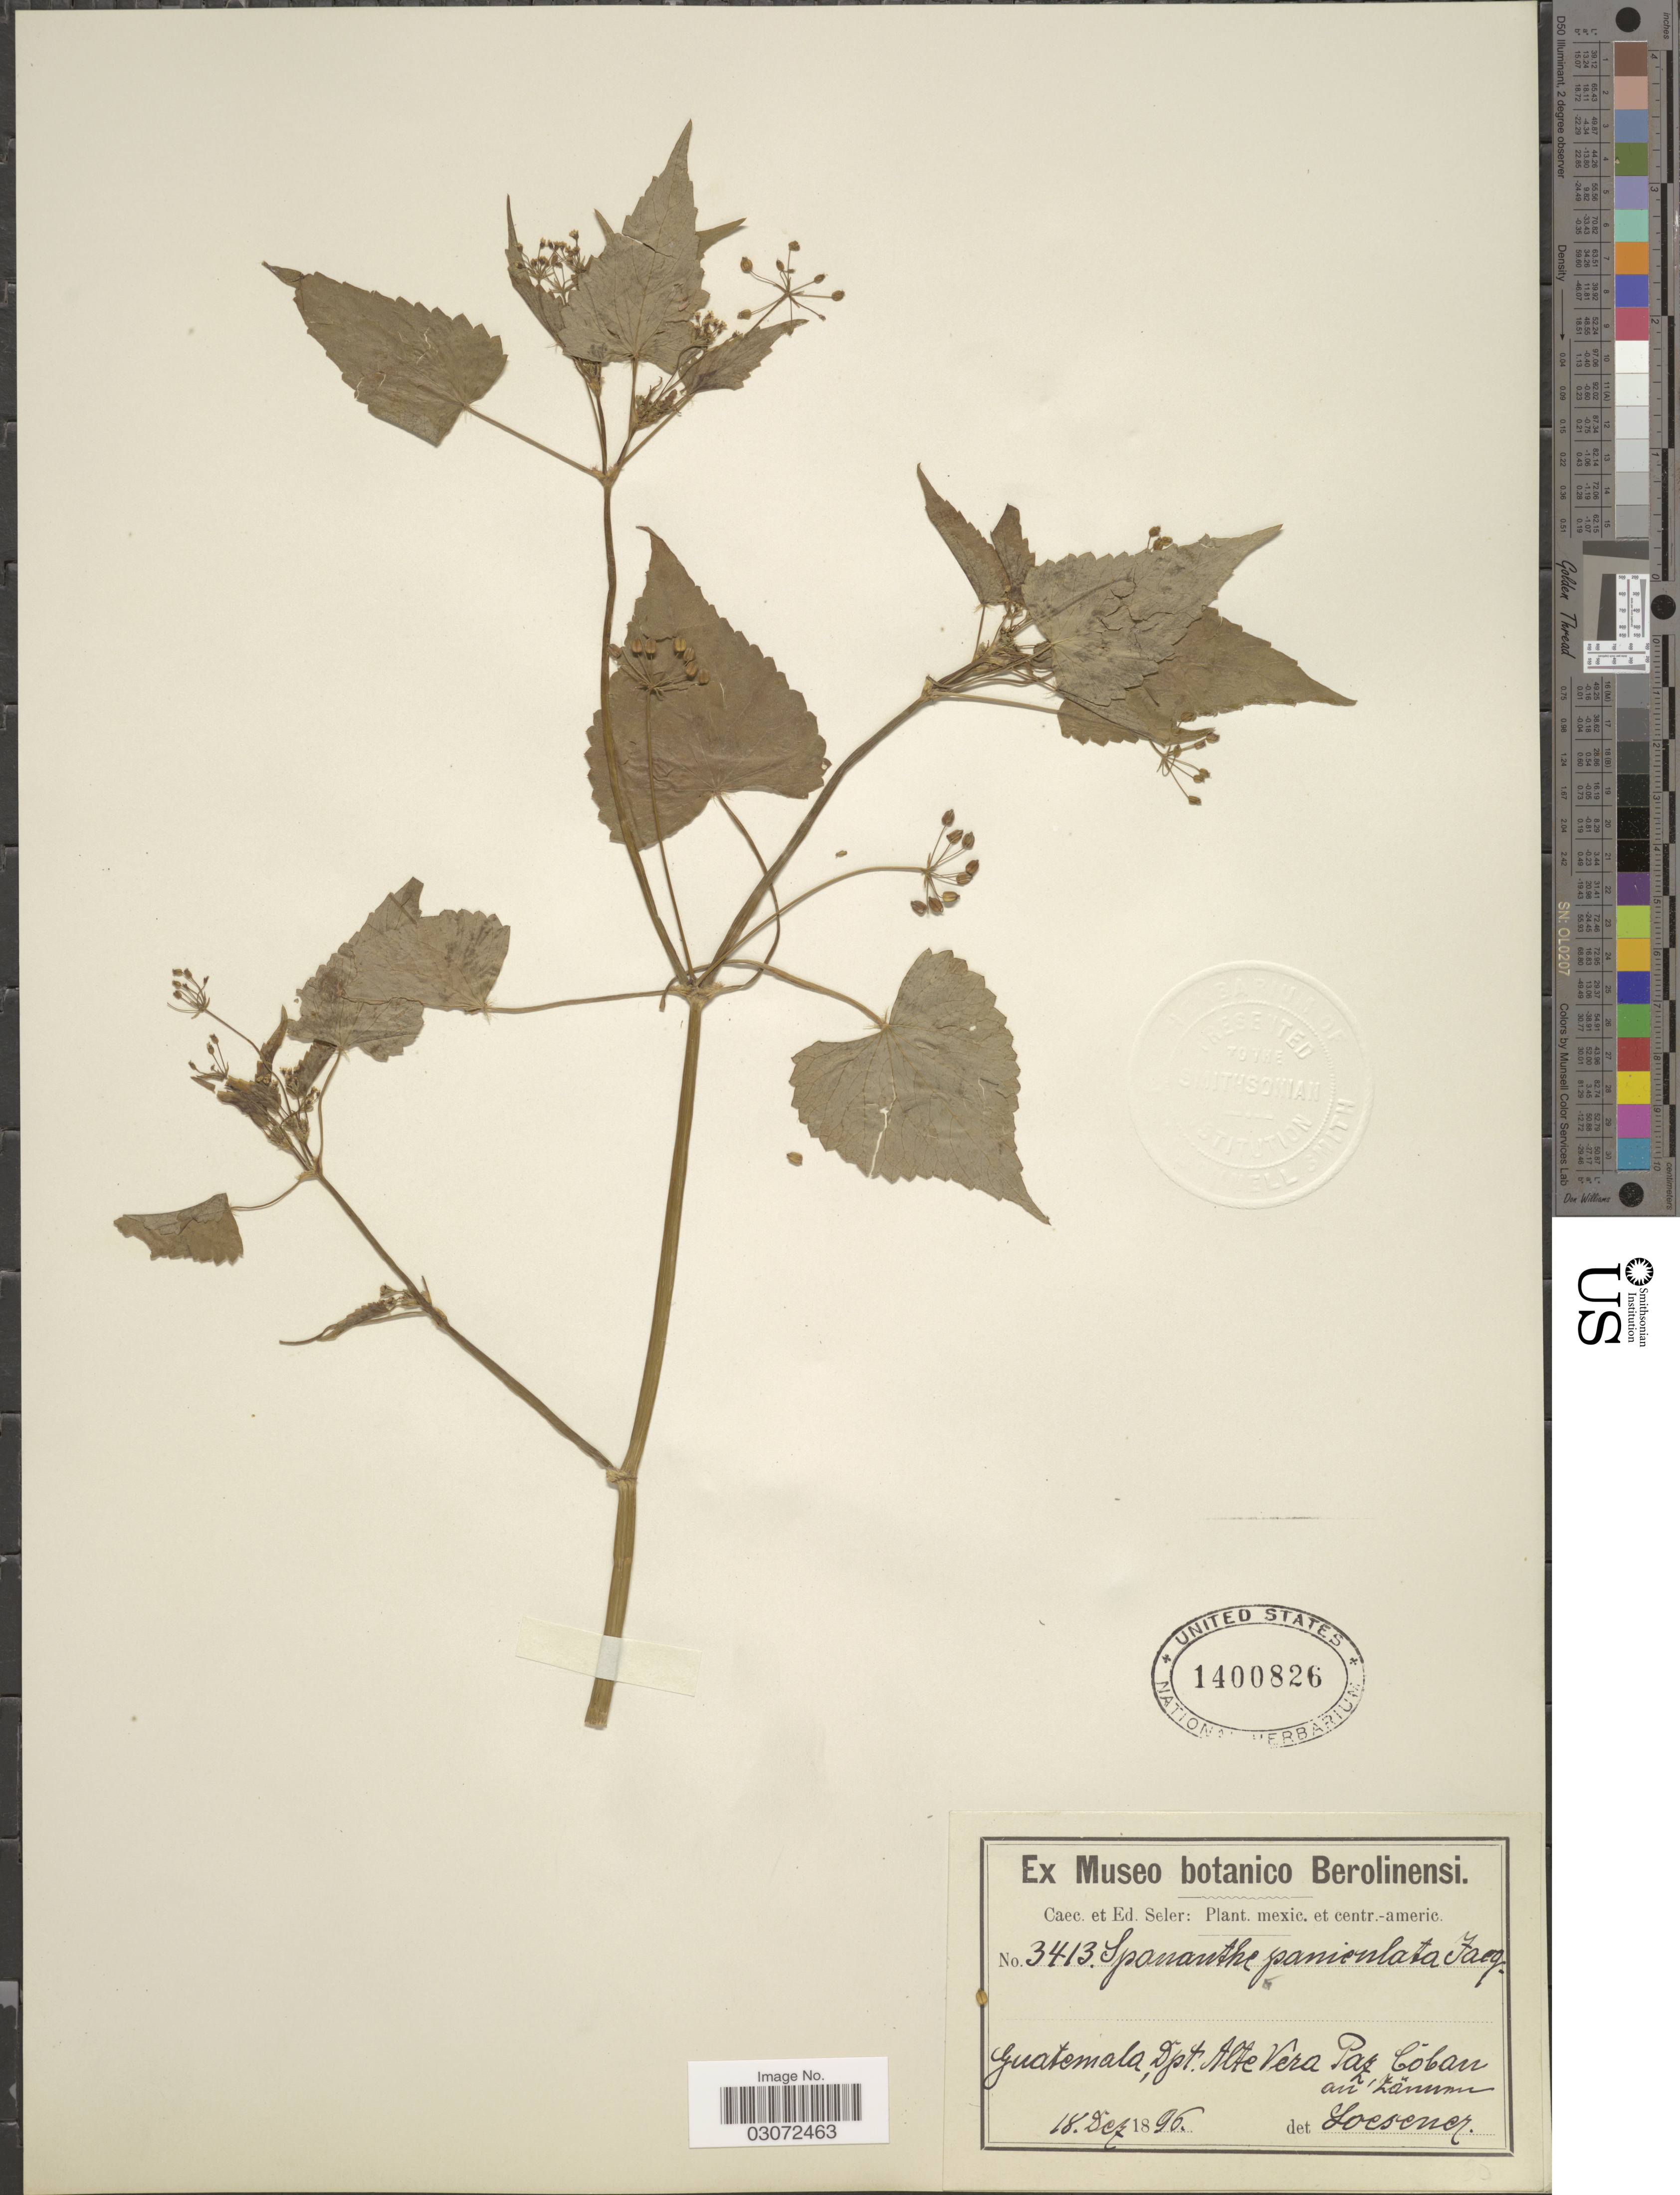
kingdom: Plantae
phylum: Tracheophyta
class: Magnoliopsida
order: Apiales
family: Apiaceae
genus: Spananthe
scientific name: Spananthe paniculata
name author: Jacq.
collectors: ex Caec. et Ed Seler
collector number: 3413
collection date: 1896-12-18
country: Guatemala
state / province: Alta Verapaz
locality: Dpt. Alta Vera Paz, Cóban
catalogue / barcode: US 1400826